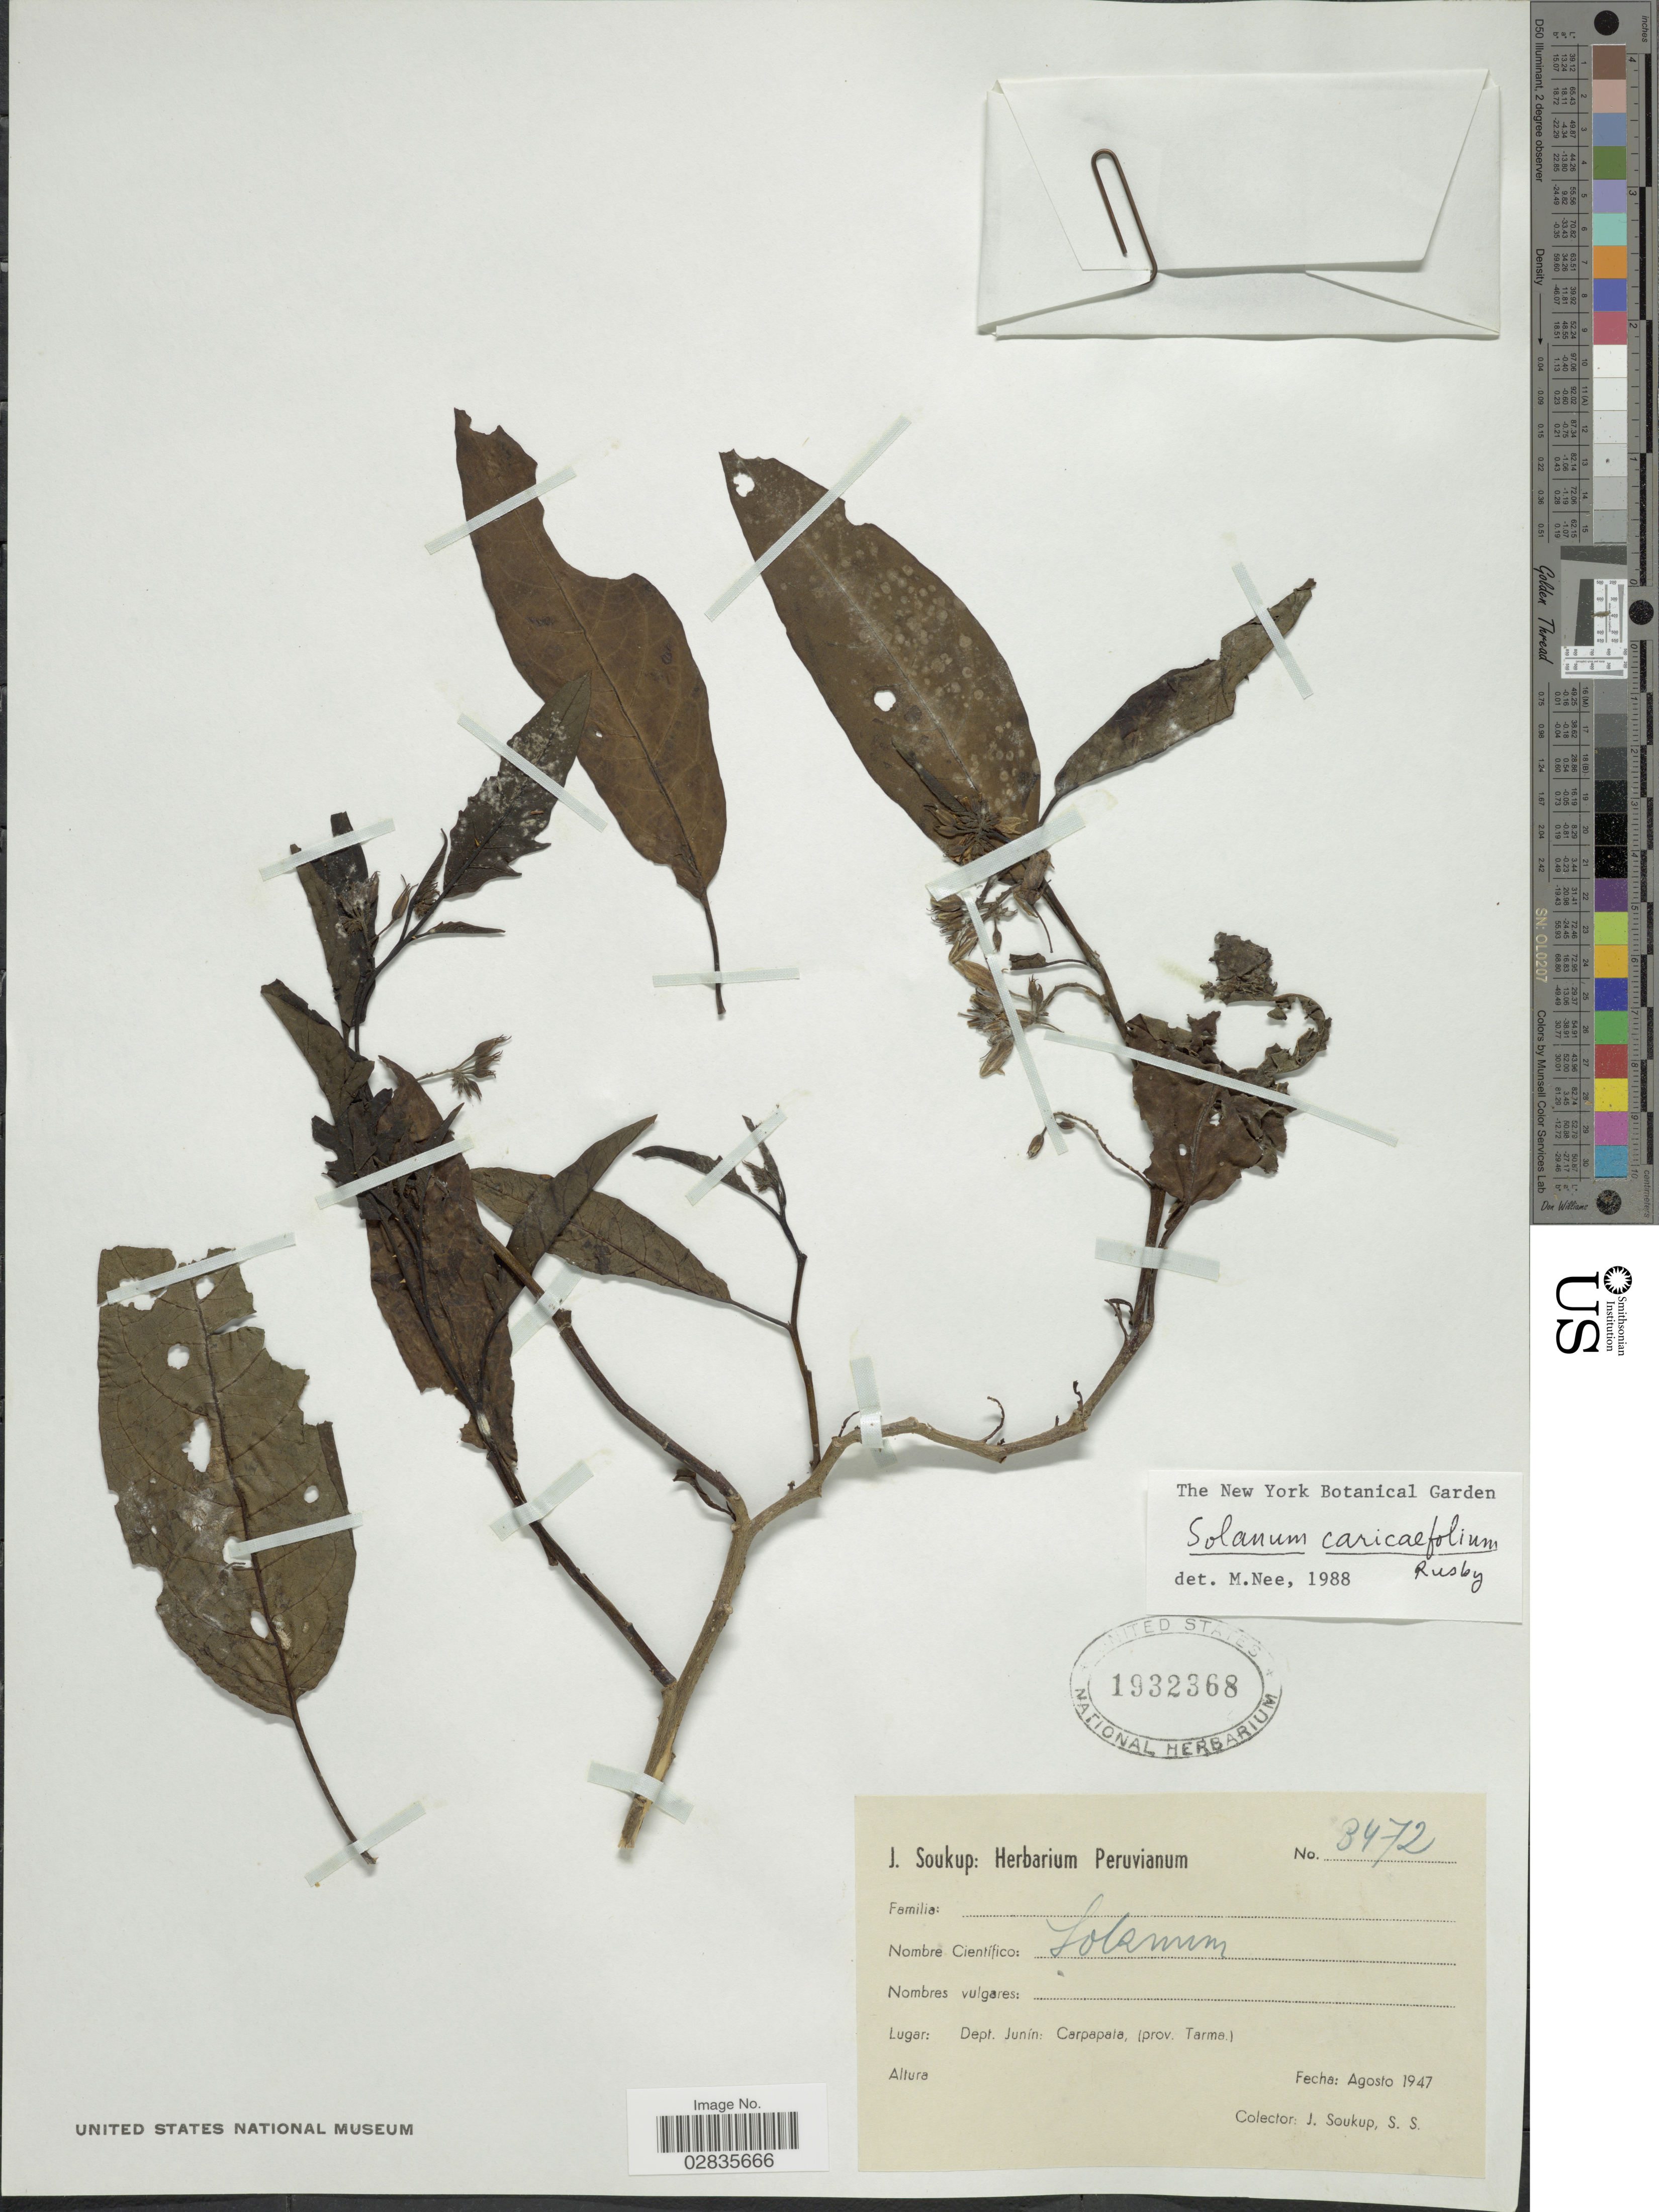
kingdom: Plantae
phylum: Tracheophyta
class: Magnoliopsida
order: Solanales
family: Solanaceae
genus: Solanum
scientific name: Solanum caricaefolium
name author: Rusby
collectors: J. Soukup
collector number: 3472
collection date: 1947-08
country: Peru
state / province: Junín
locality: Dept. Junín: Carpapata, (prov. Tarma).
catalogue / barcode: US 1932368